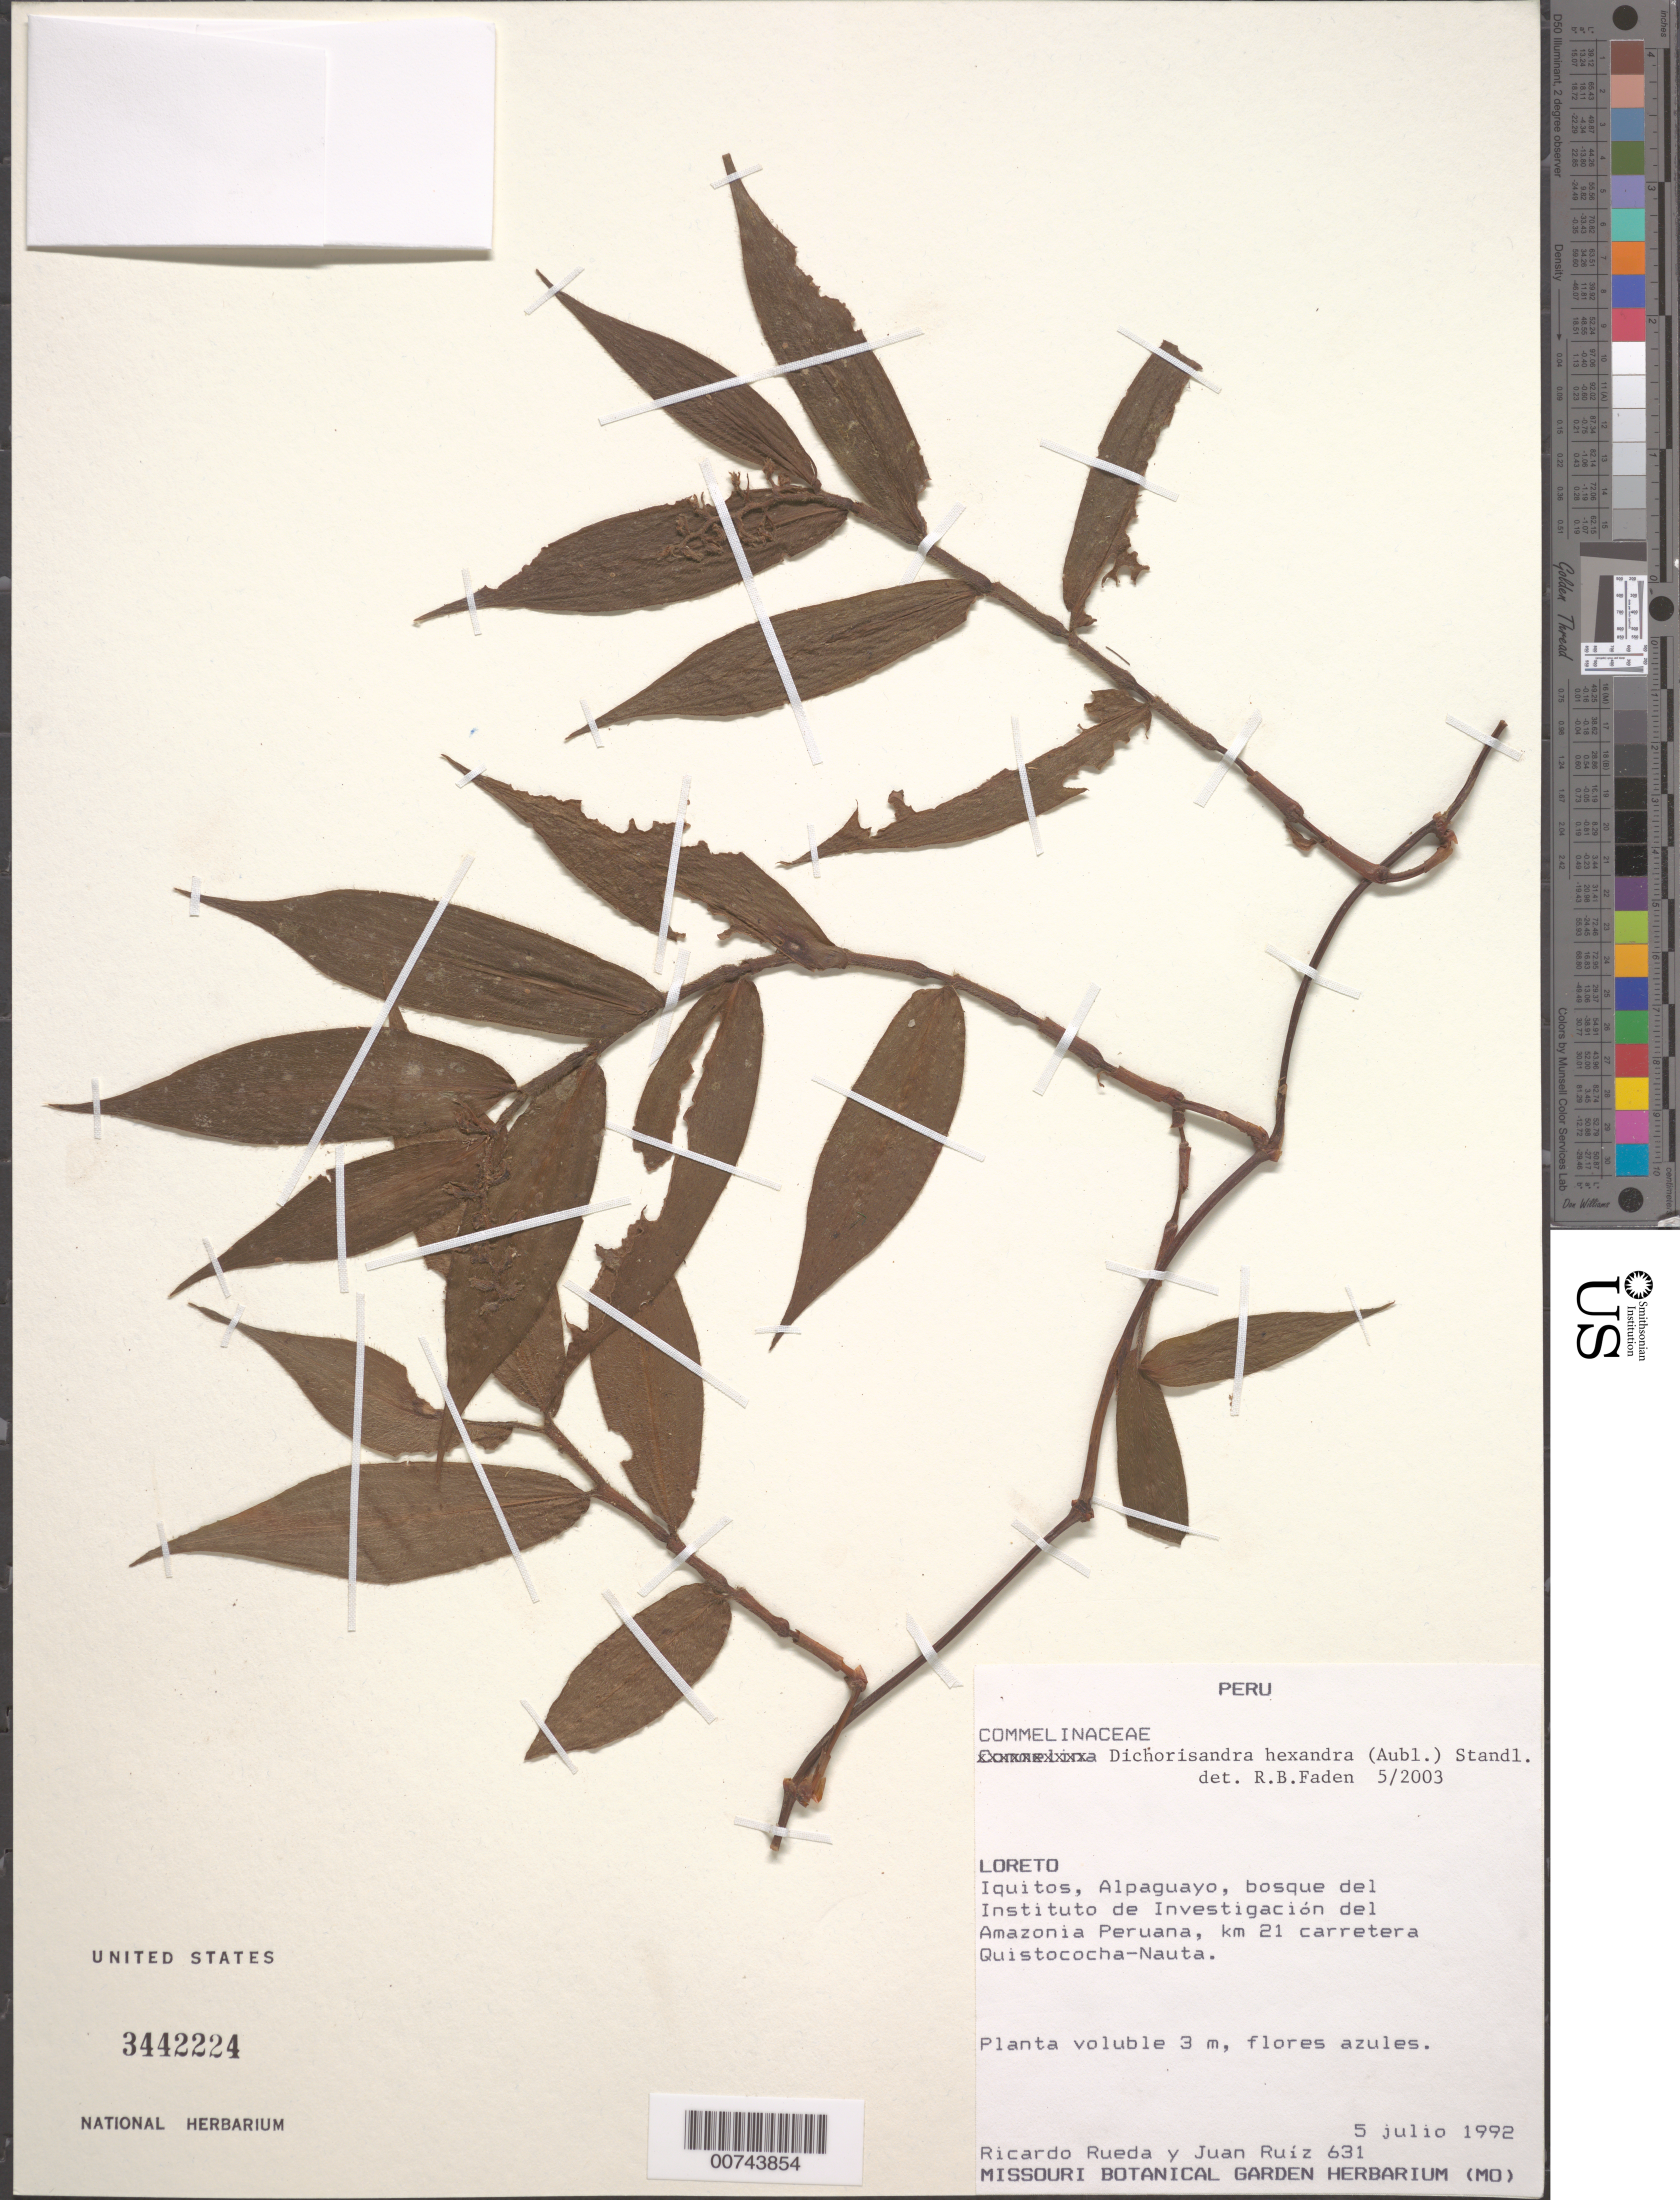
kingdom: Plantae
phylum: Tracheophyta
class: Liliopsida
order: Commelinales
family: Commelinaceae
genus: Dichorisandra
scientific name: Dichorisandra hexandra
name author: (Aubl.) Standl.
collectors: R. Rueda & J. Ruiz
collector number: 631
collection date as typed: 05 Jul 1992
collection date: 1992-07-05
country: Peru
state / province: Loreto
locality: Iquitos, Alpaguayo, bosque del Instituto de Investigacion del Amazonia Peruana.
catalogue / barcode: US 3442224